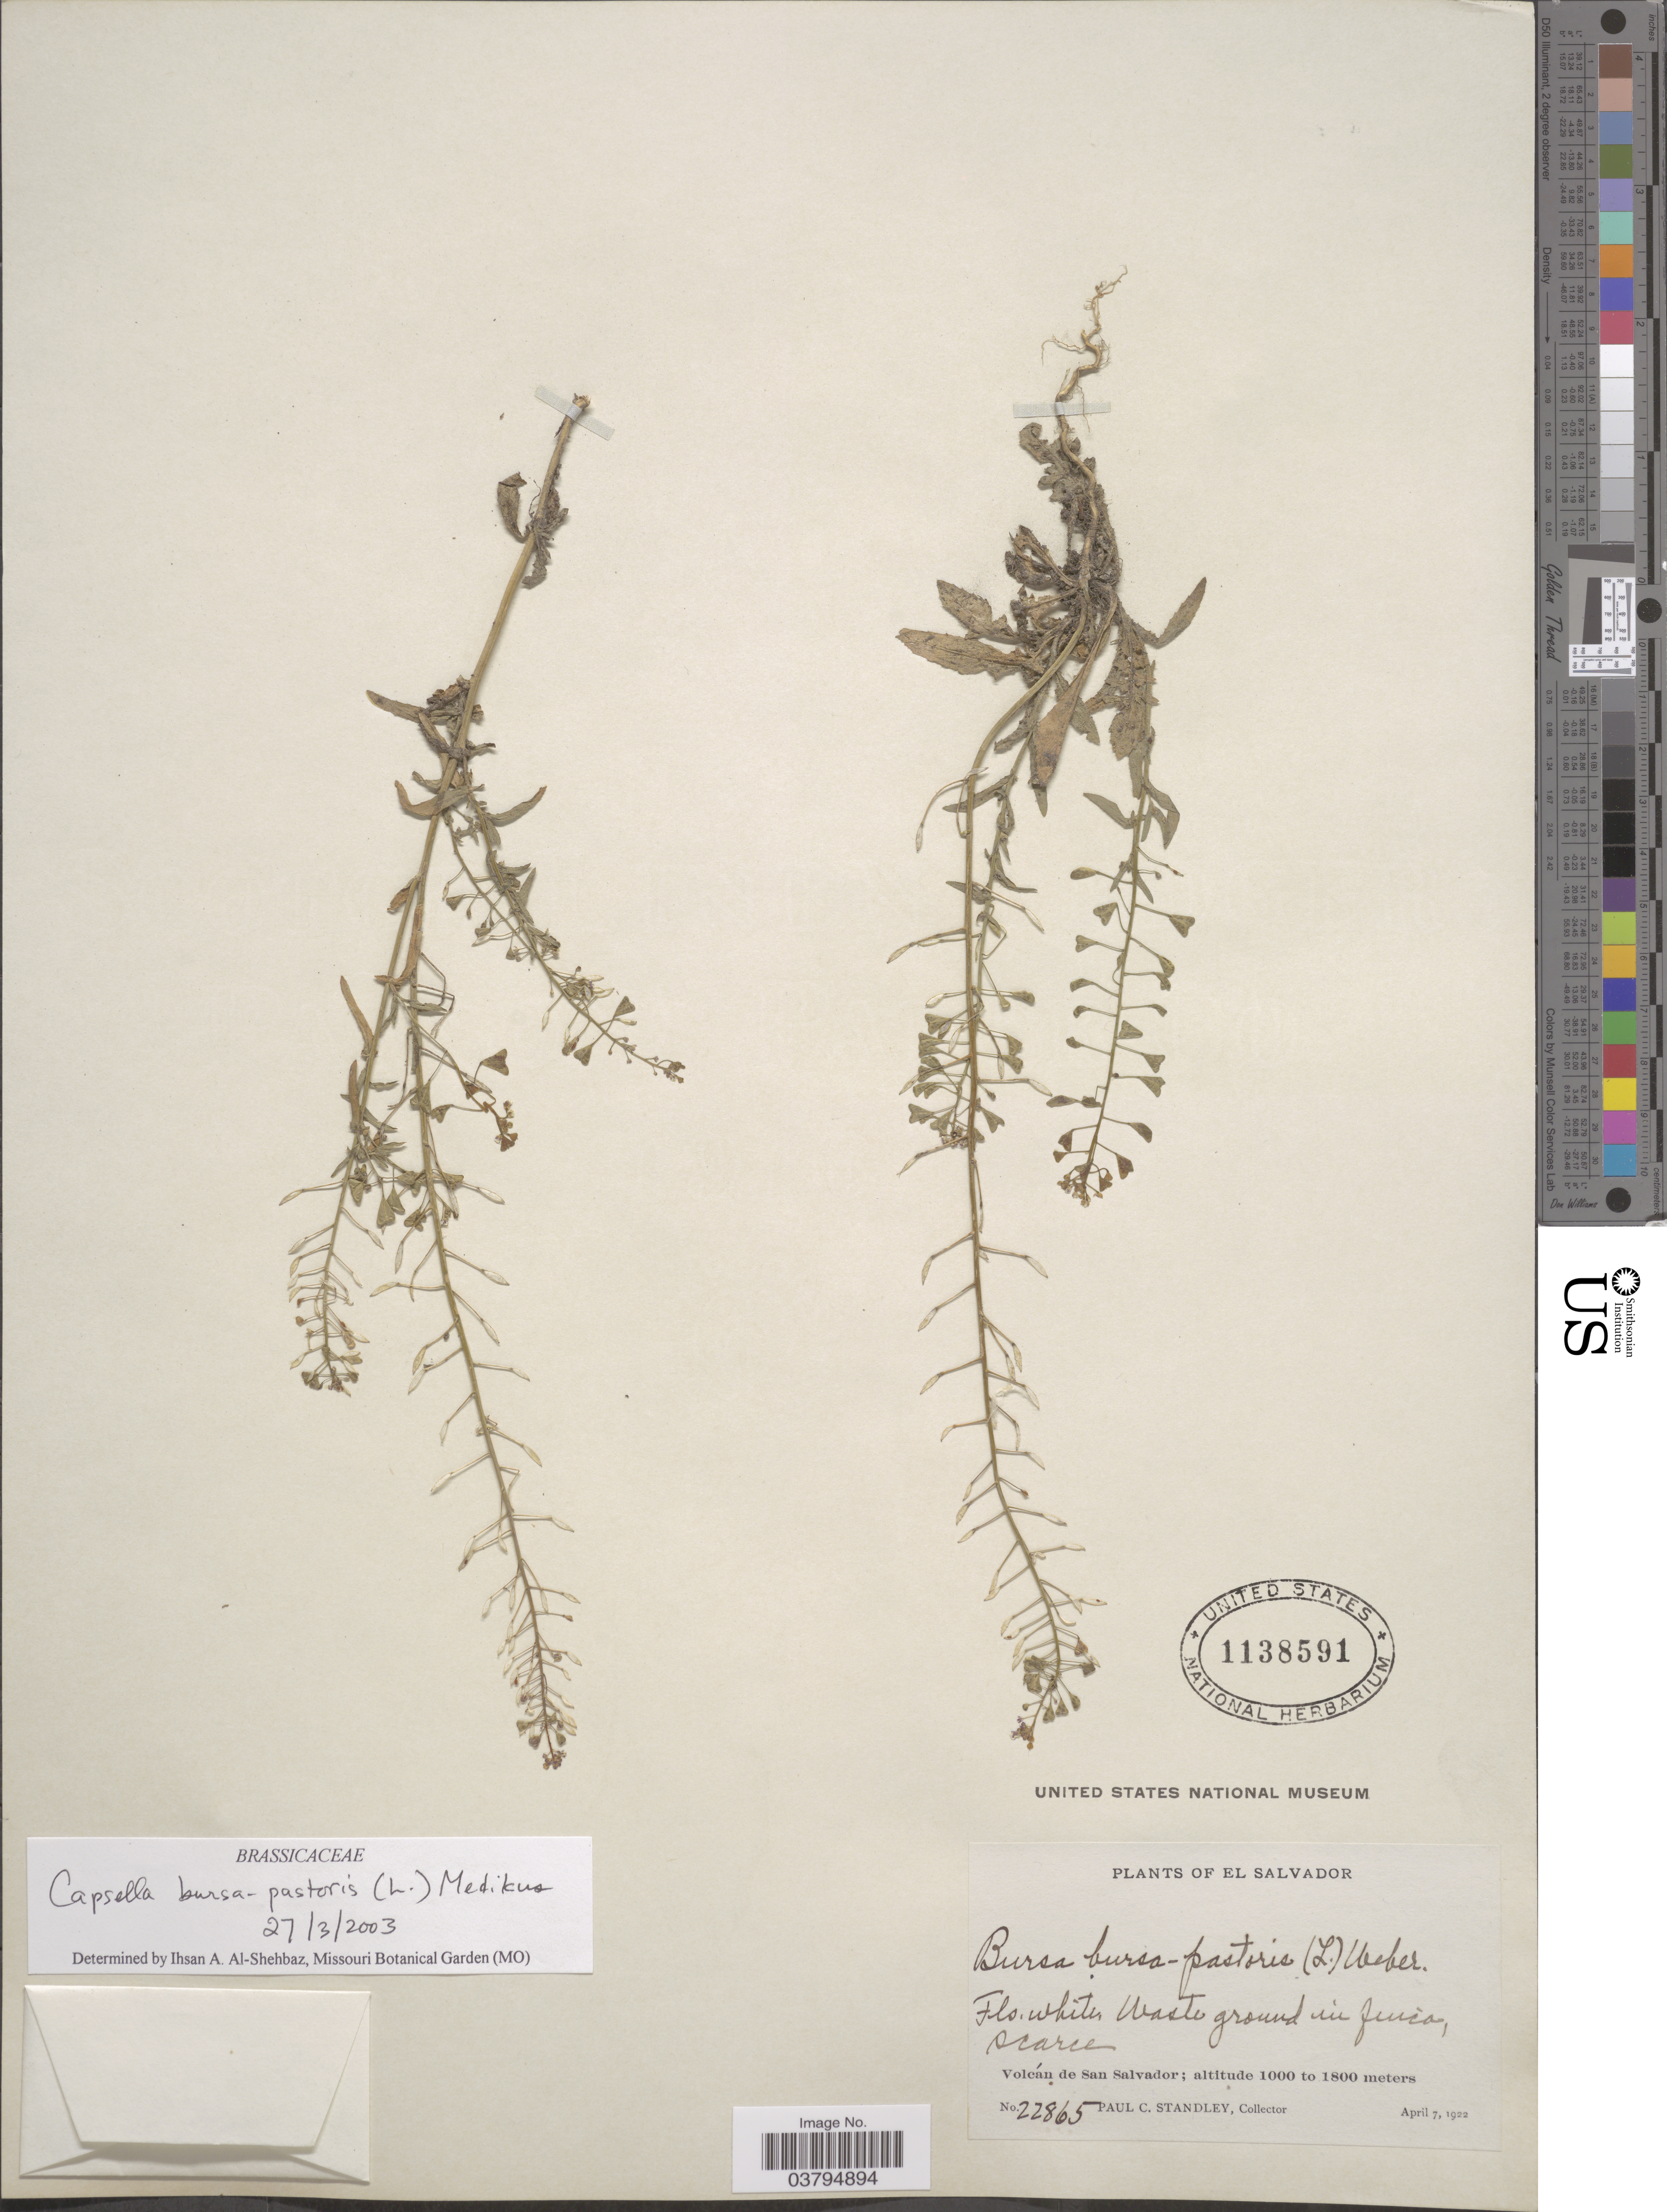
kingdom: Plantae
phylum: Tracheophyta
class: Magnoliopsida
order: Brassicales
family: Brassicaceae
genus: Capsella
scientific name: Capsella bursa-pastoris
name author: (L.) Medik.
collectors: P. C. Standley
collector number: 22865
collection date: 1922-04-07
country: El Salvador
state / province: San Salvador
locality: Volcán de San Salvador.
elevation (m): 1000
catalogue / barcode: US 1138591